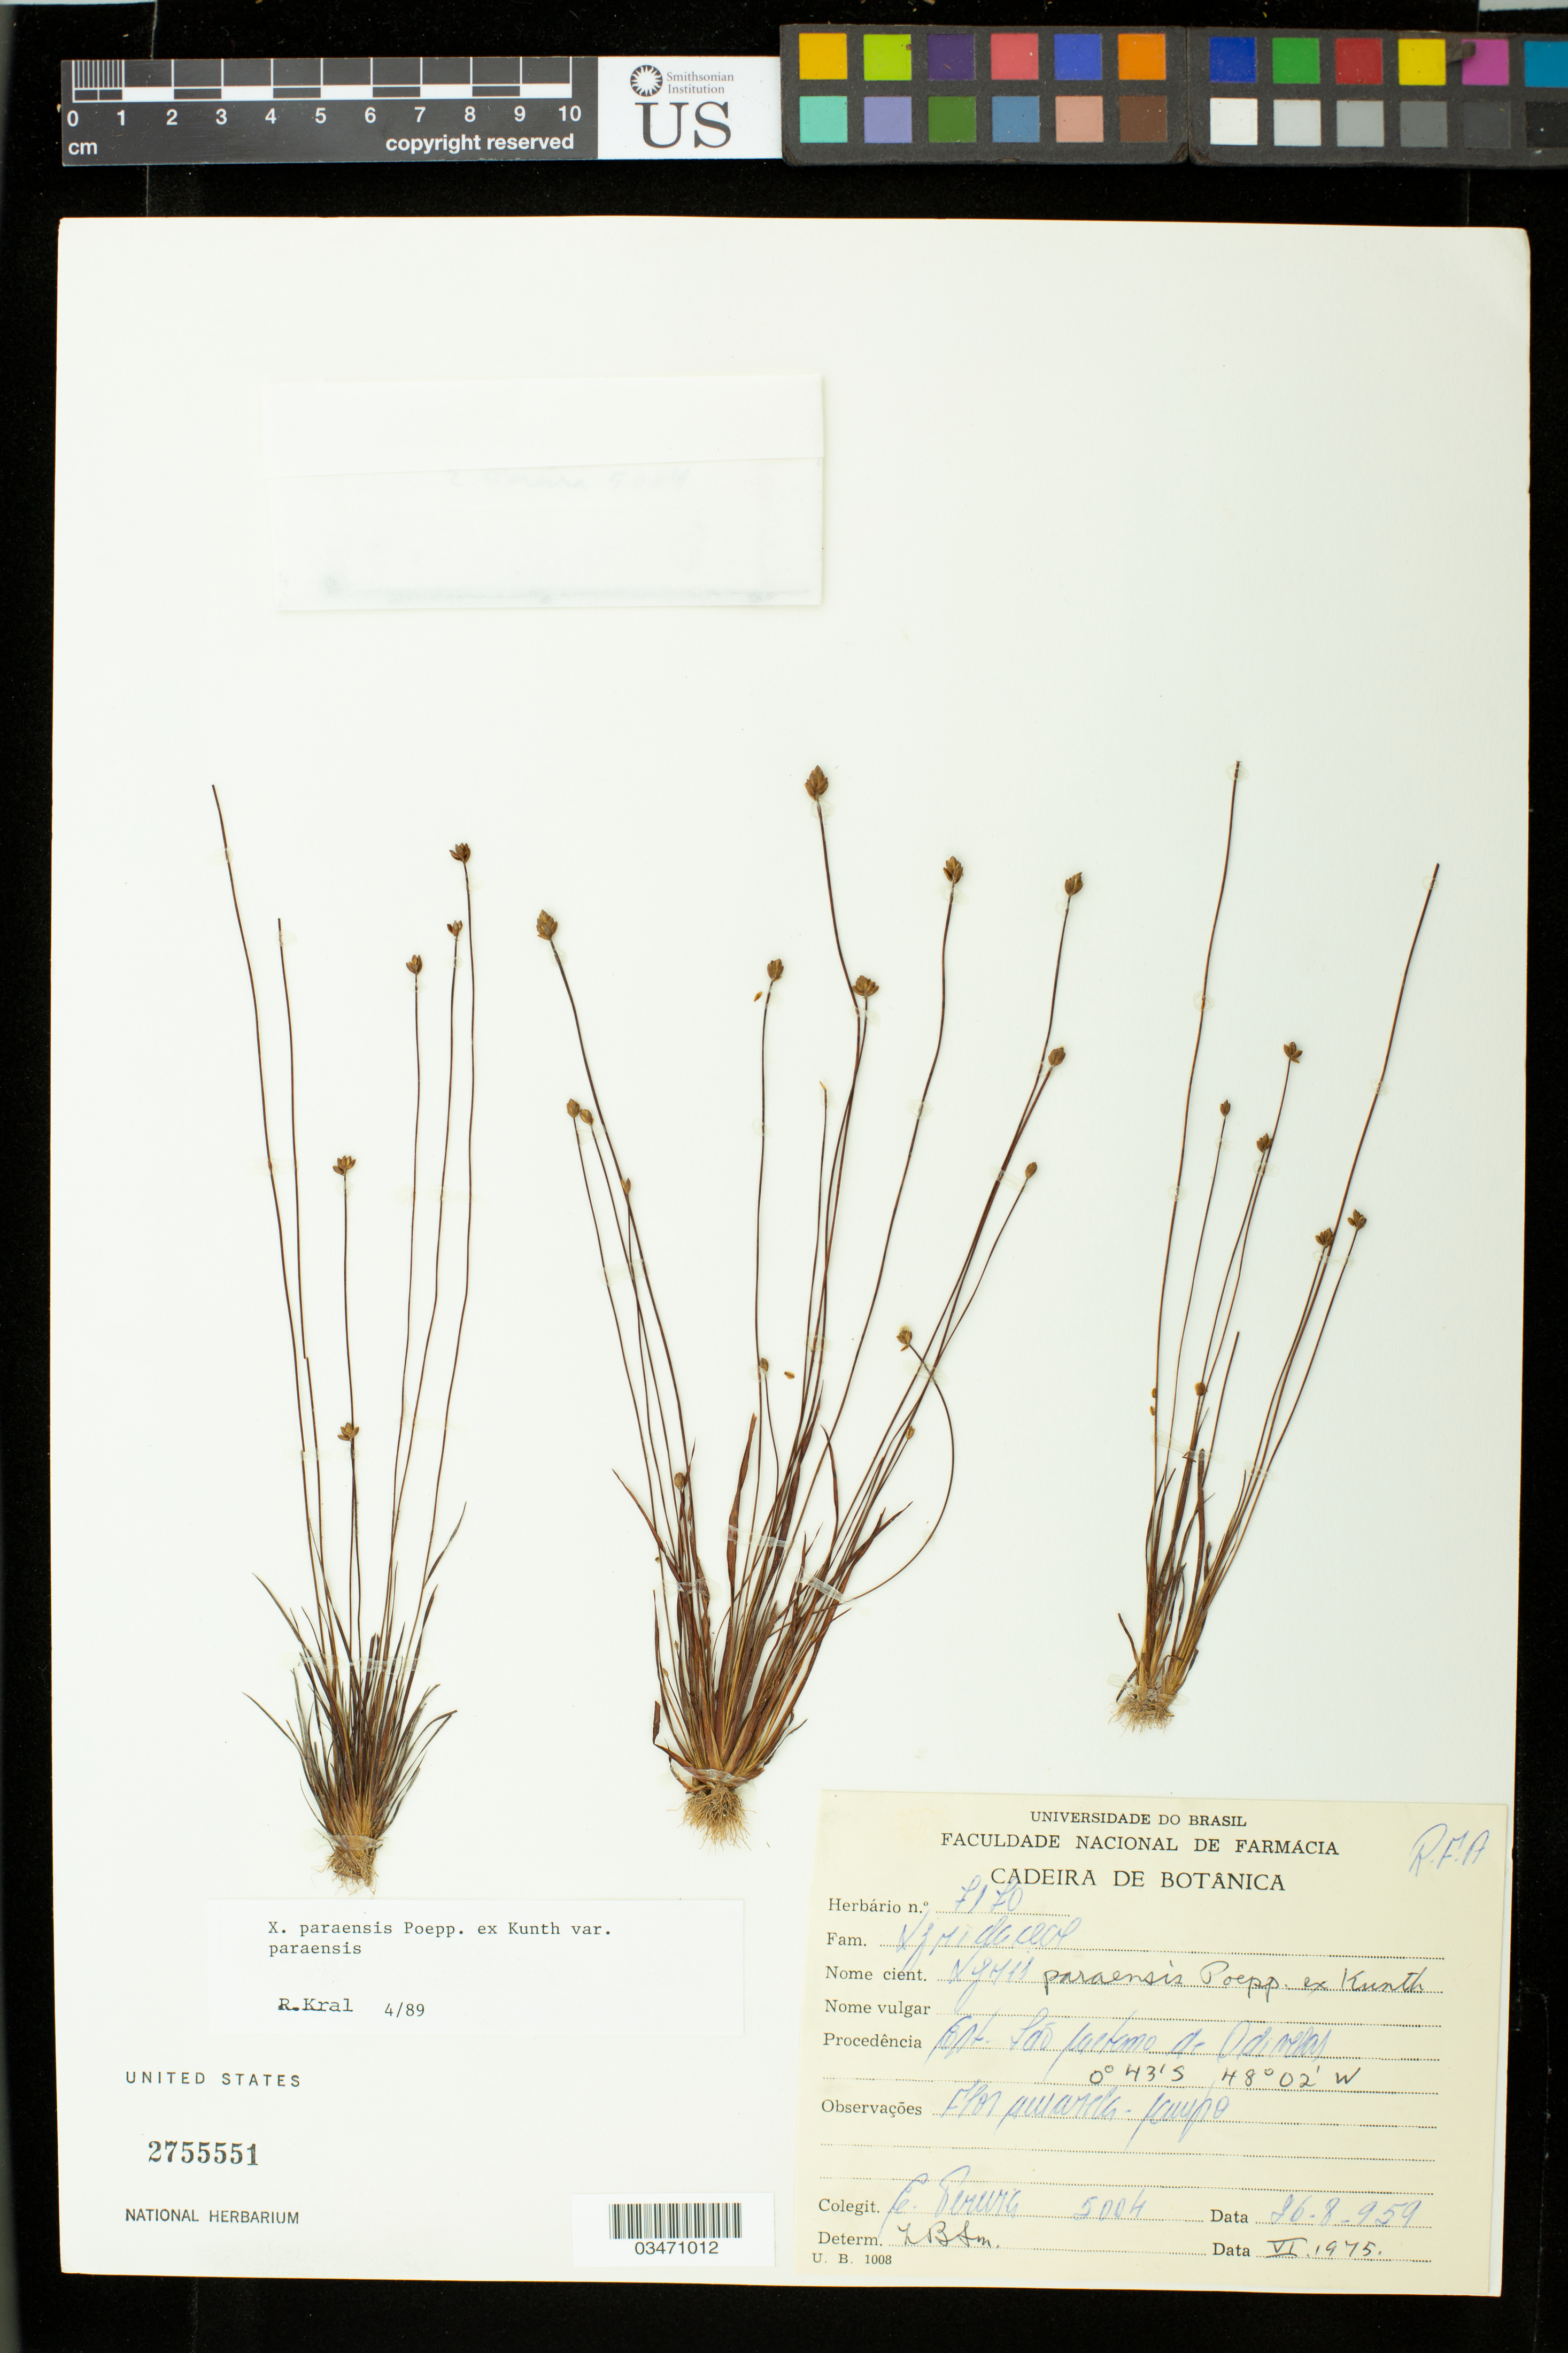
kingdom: Plantae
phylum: Tracheophyta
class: Liliopsida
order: Poales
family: Xyridaceae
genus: Xyris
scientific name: Xyris paraensis var. paraensis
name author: Poepp. ex Kunth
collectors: E. Perreira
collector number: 5004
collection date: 1959-08-26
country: Brazil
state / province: Pará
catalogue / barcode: US 2755551